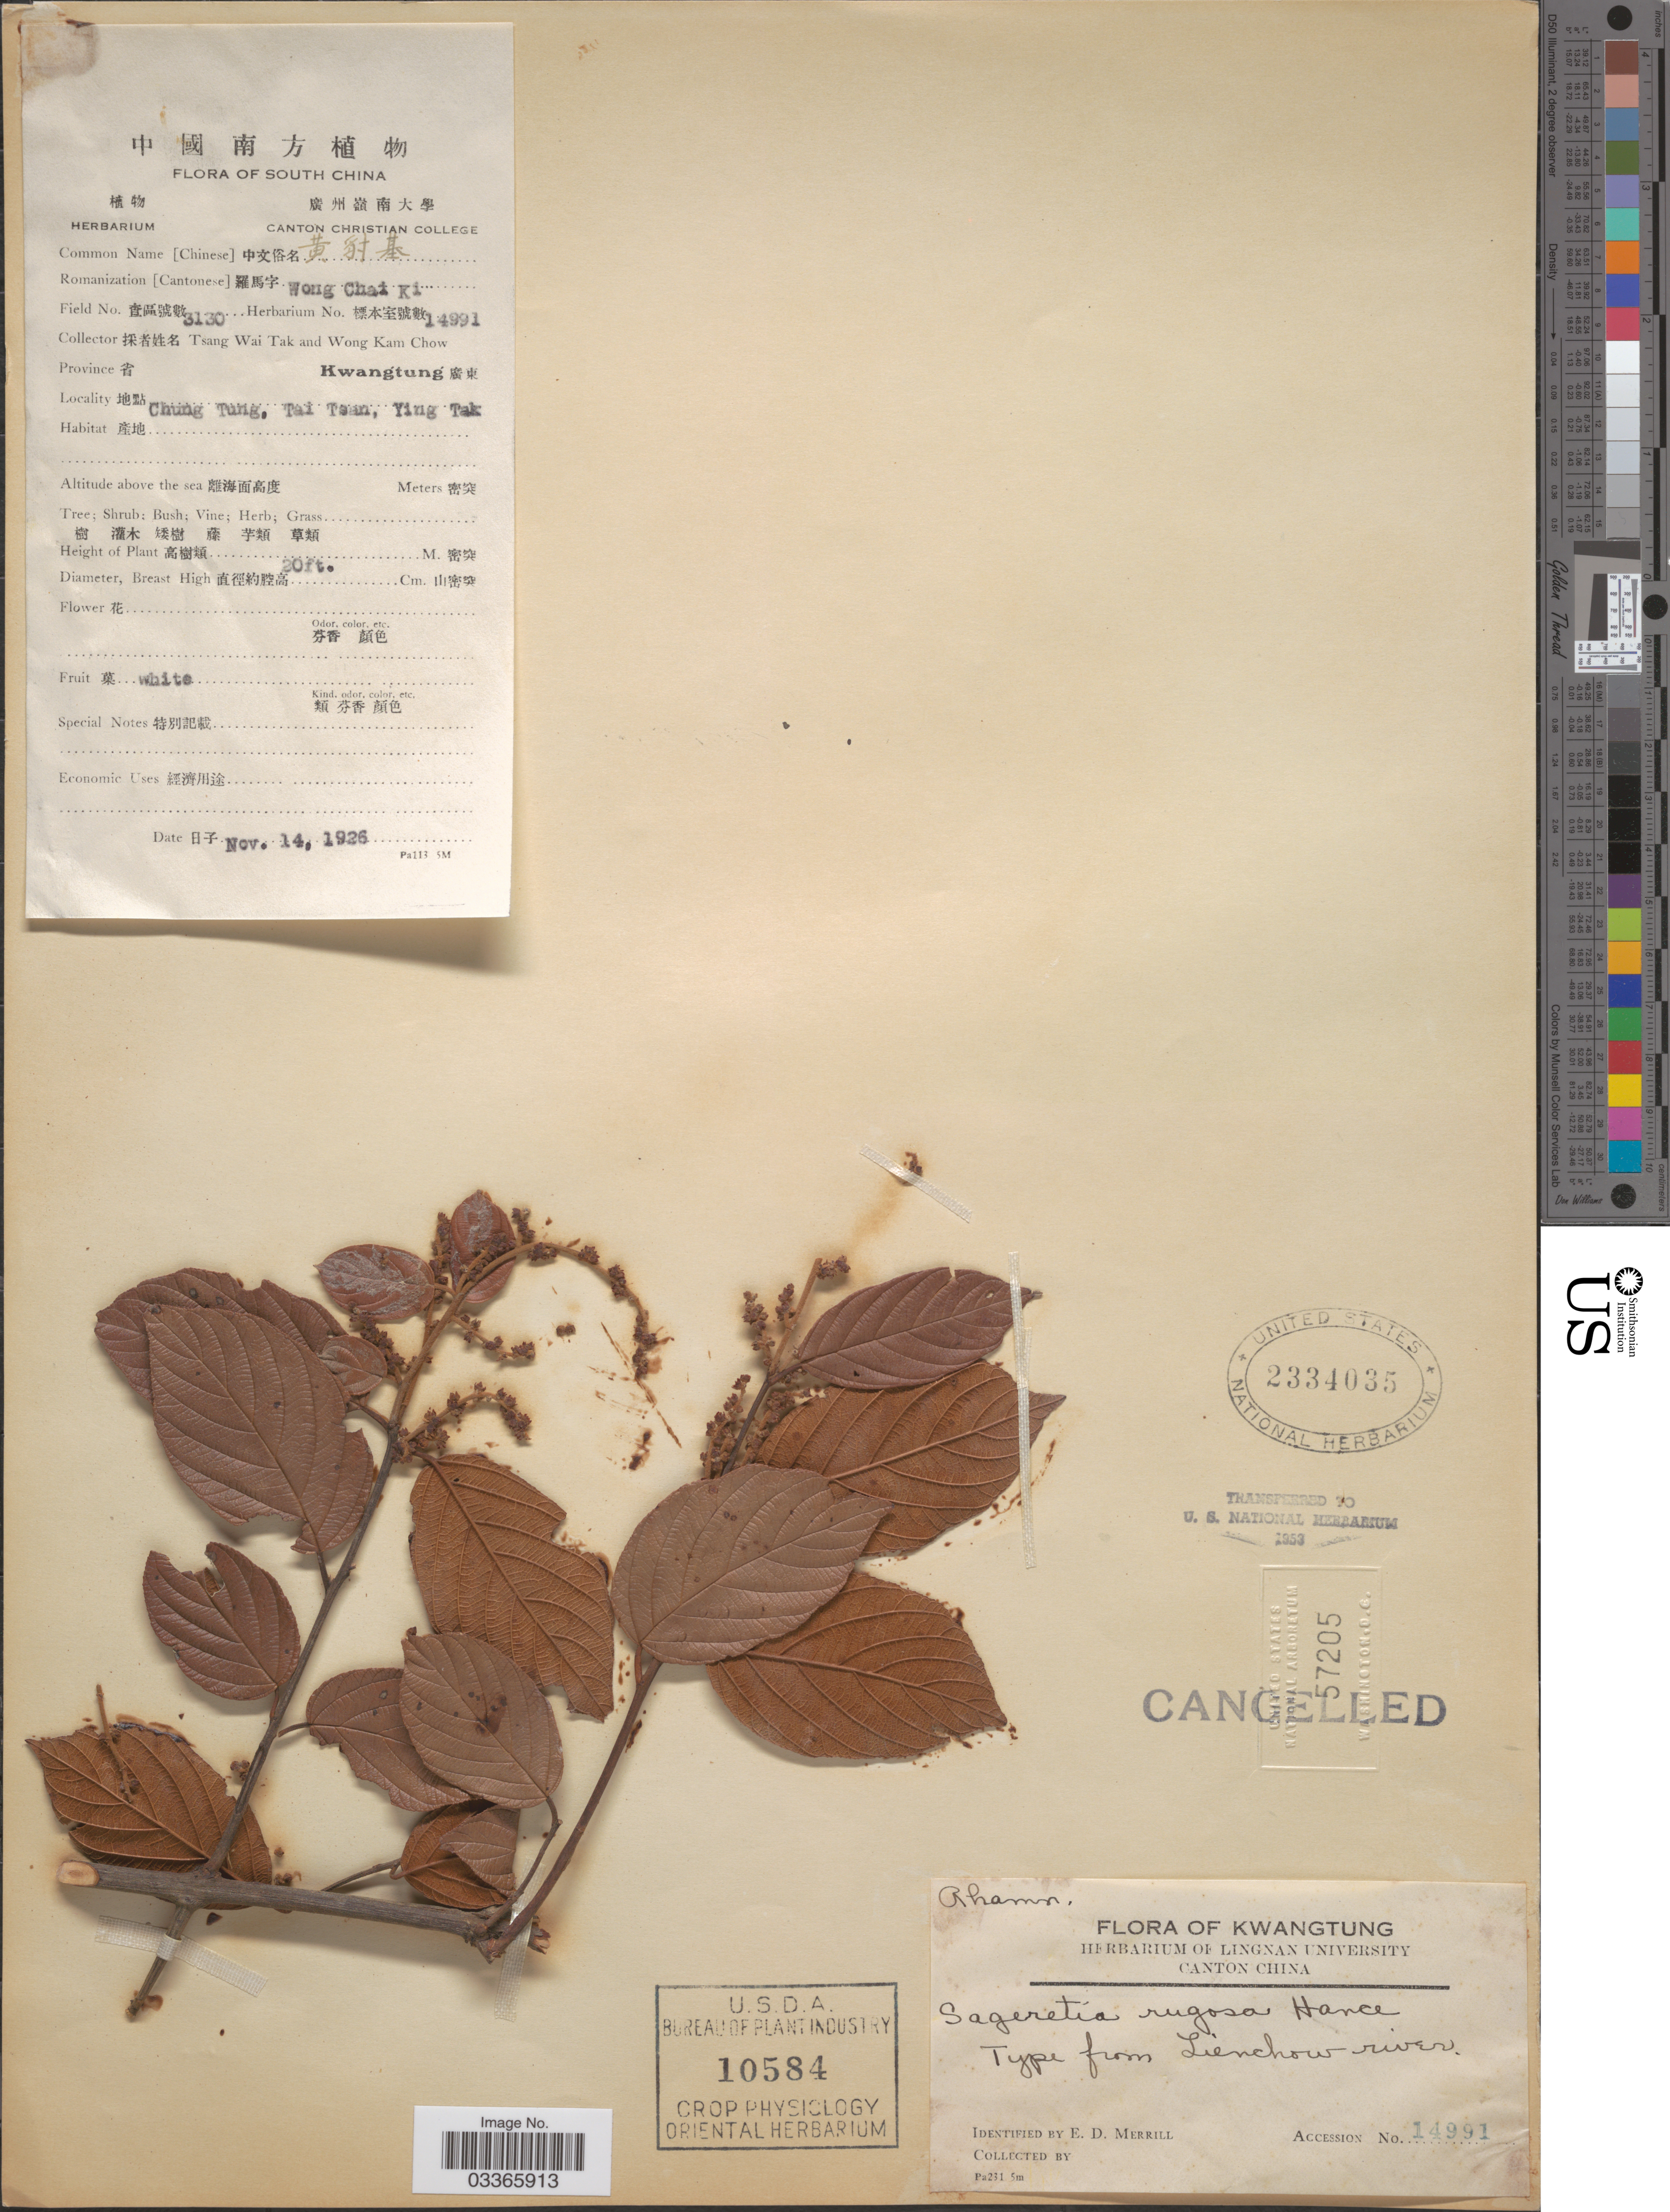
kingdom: Plantae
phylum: Tracheophyta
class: Magnoliopsida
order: Rosales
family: Rhamnaceae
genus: Sageretia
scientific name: Sageretia rugosa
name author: Hance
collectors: W. T. Tsang & W. Chow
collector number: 14991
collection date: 1926-11-14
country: China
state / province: Guangdong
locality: South China, Kwangtung X, Chung Tung, Tai Tsan, Ying Tak.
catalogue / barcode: US 2334035